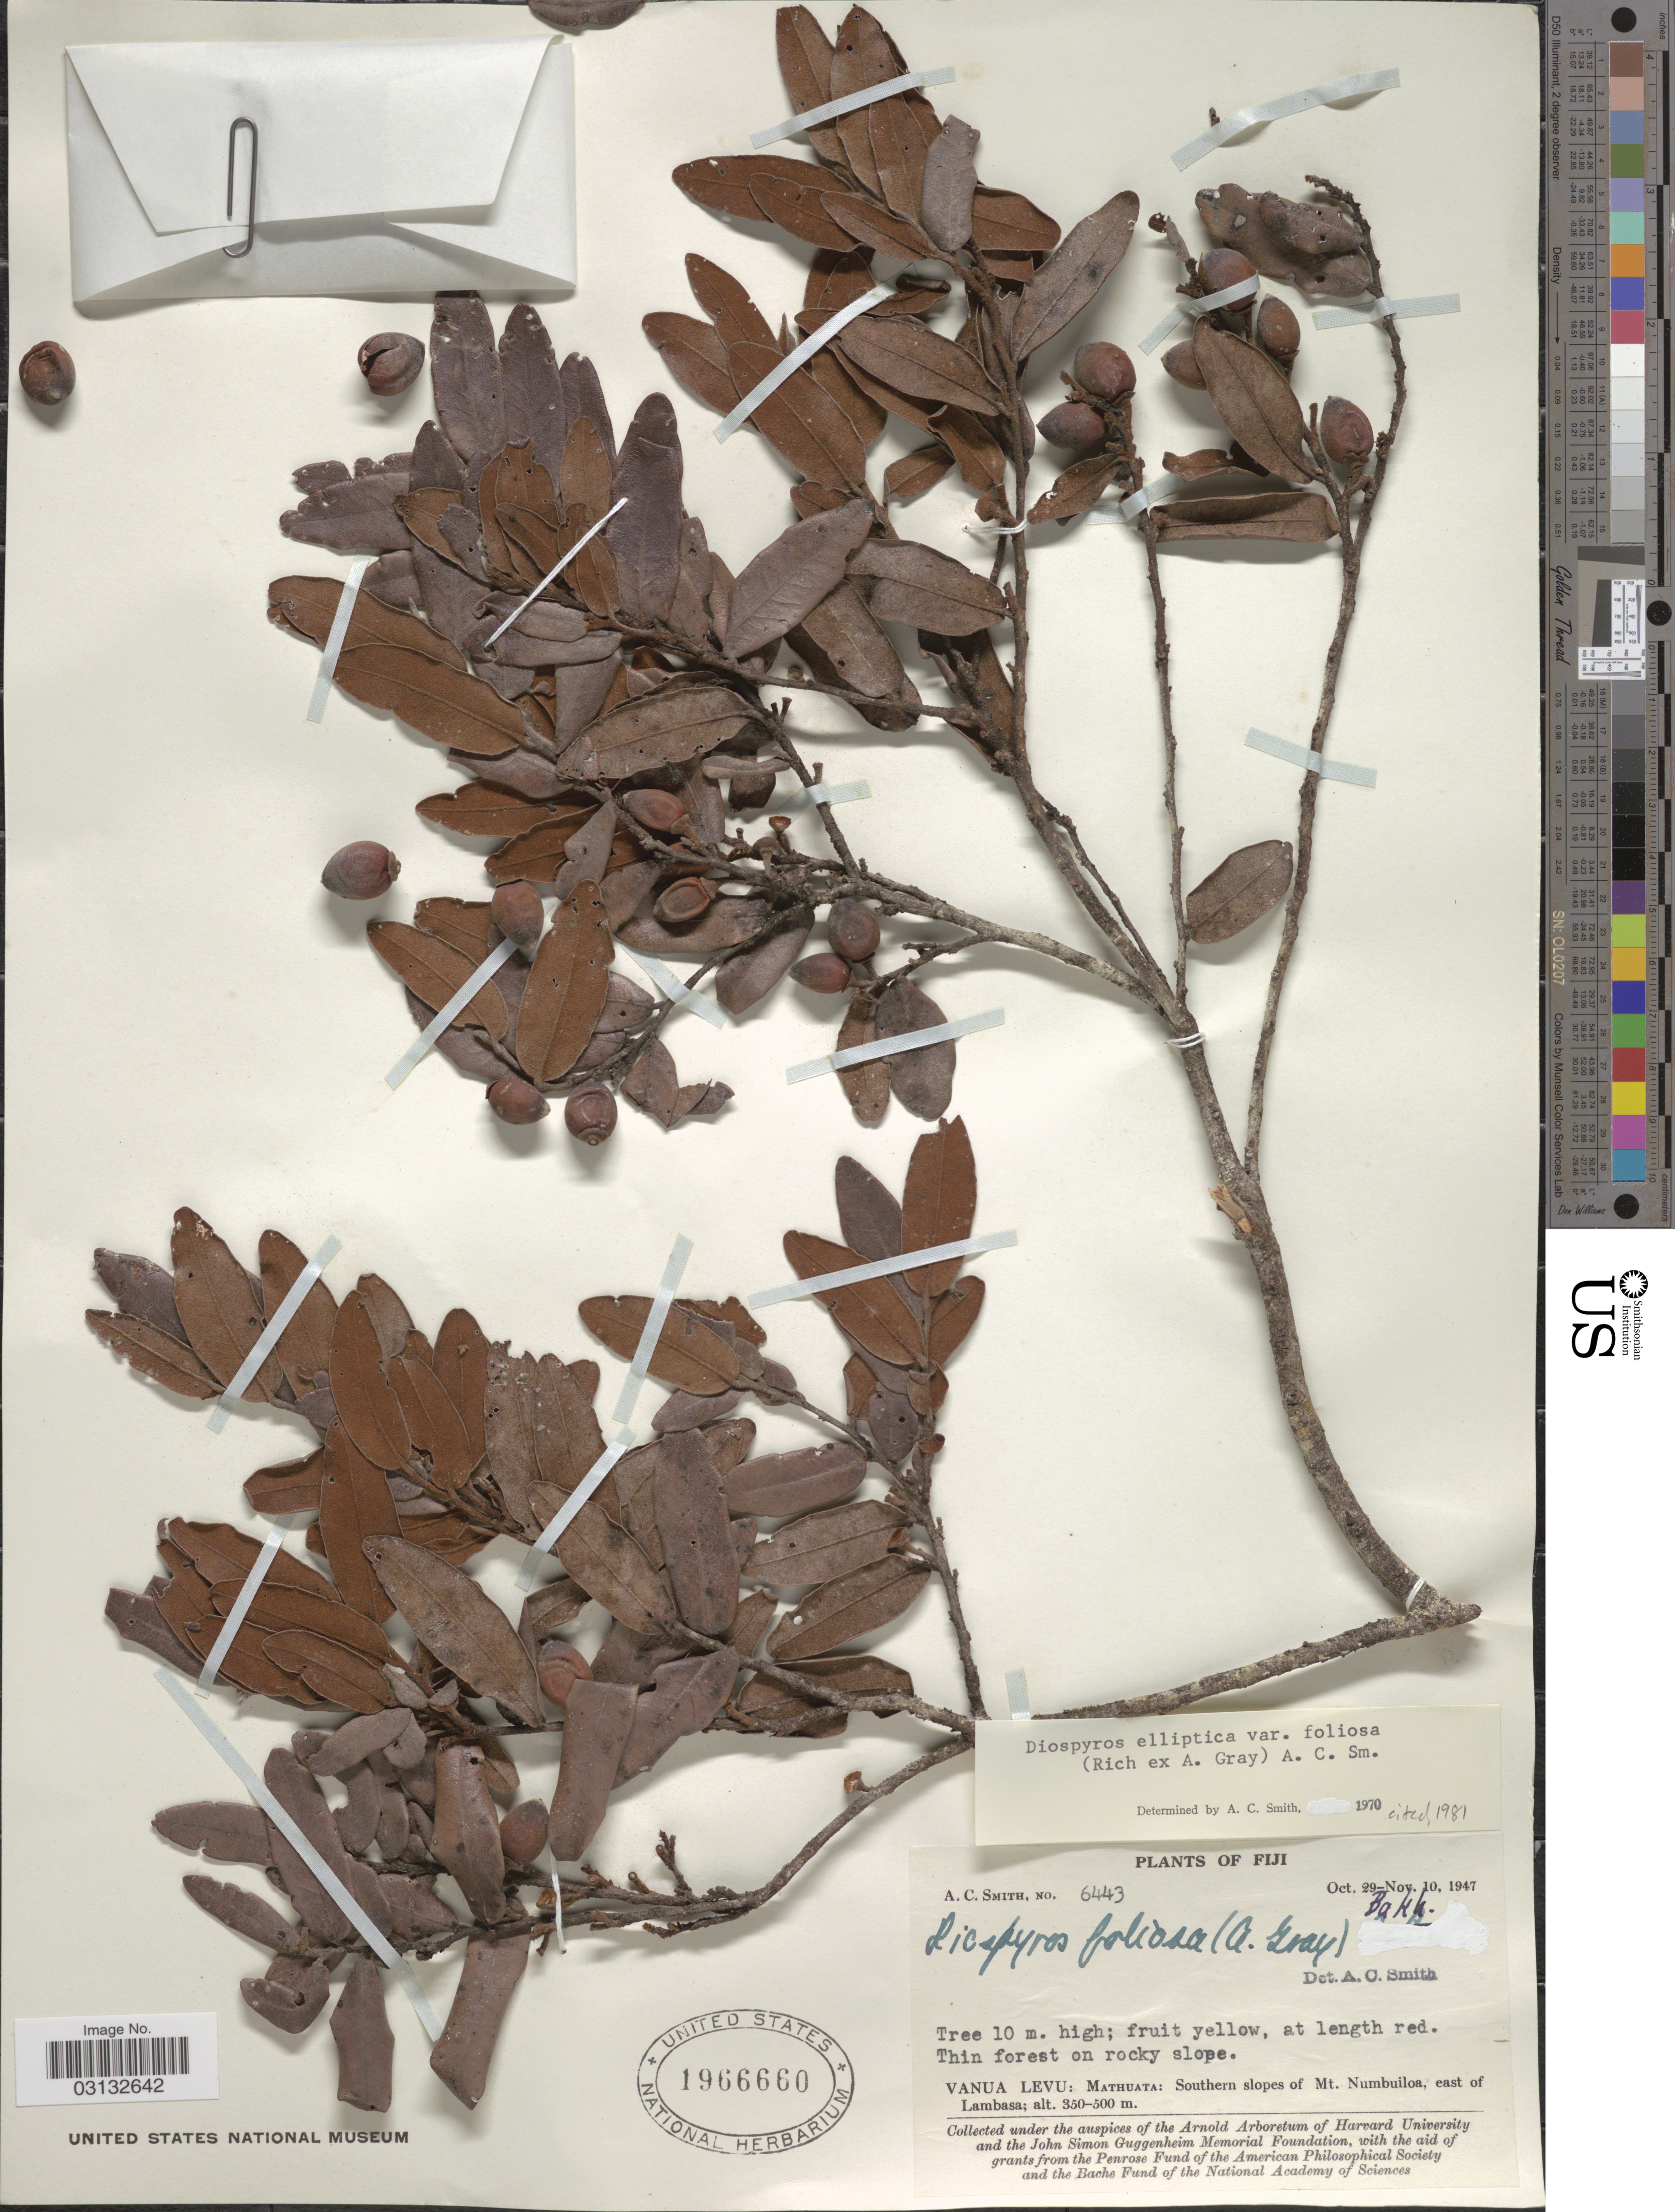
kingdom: Plantae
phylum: Tracheophyta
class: Magnoliopsida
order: Ericales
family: Ebenaceae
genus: Diospyros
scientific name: Diospyros elliptica var. foliosa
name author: (J.R. Forst.) P.S. Green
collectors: A. C. Smith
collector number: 6443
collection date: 1947-10-29/1947-11-10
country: Fiji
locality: Vanua Levu: Mathuata: Southern slopes of Mt. Numbuiloa, east of Lambasa.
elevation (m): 350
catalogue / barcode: US 1966660